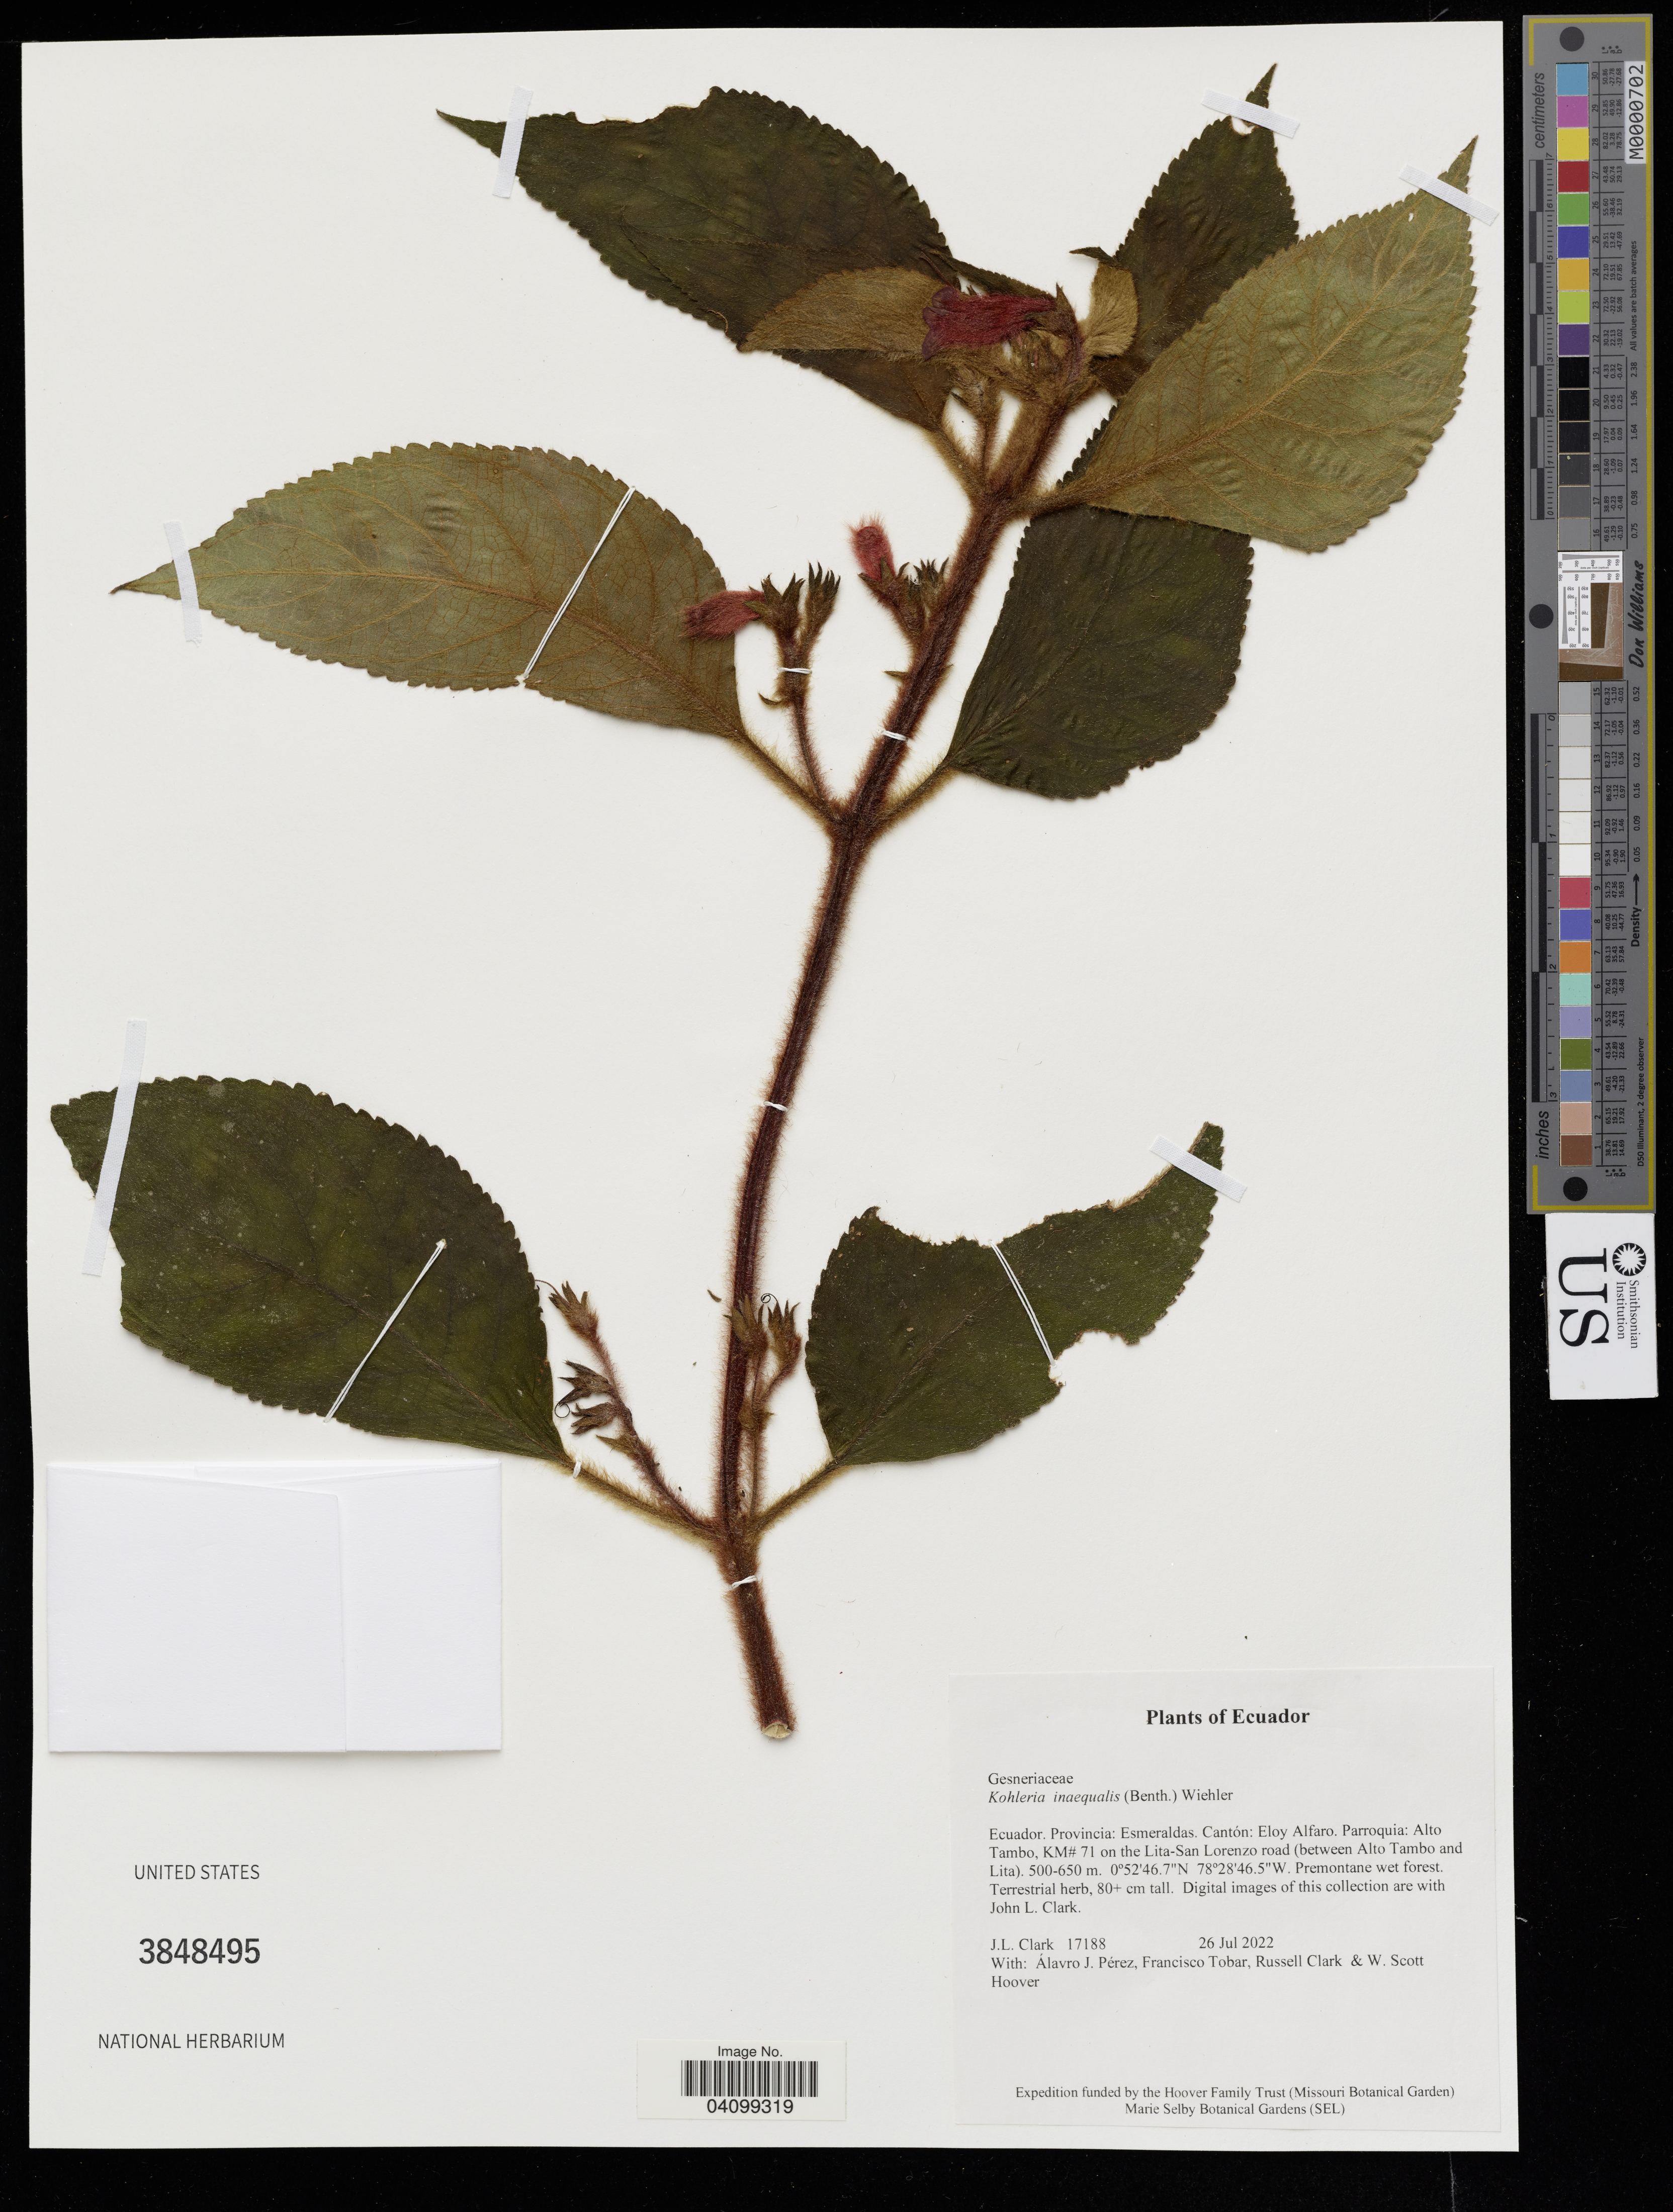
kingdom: Plantae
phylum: Tracheophyta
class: Magnoliopsida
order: Lamiales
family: Gesneriaceae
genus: Kohleria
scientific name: Kohleria inaequalis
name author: (Benth.) Wiehler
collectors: J. Clark, A. Pérez, F. Tobar & R. Clark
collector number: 17188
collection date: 2022-07-26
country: Ecuador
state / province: Esmeraldas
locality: Cantón: Eloy Alfaro, Parroquia: Alto Tambo, KM# 71 on the Lita-San Lorenzo road ( between Alto Tambo and Lita).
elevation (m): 500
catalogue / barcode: US 3848495